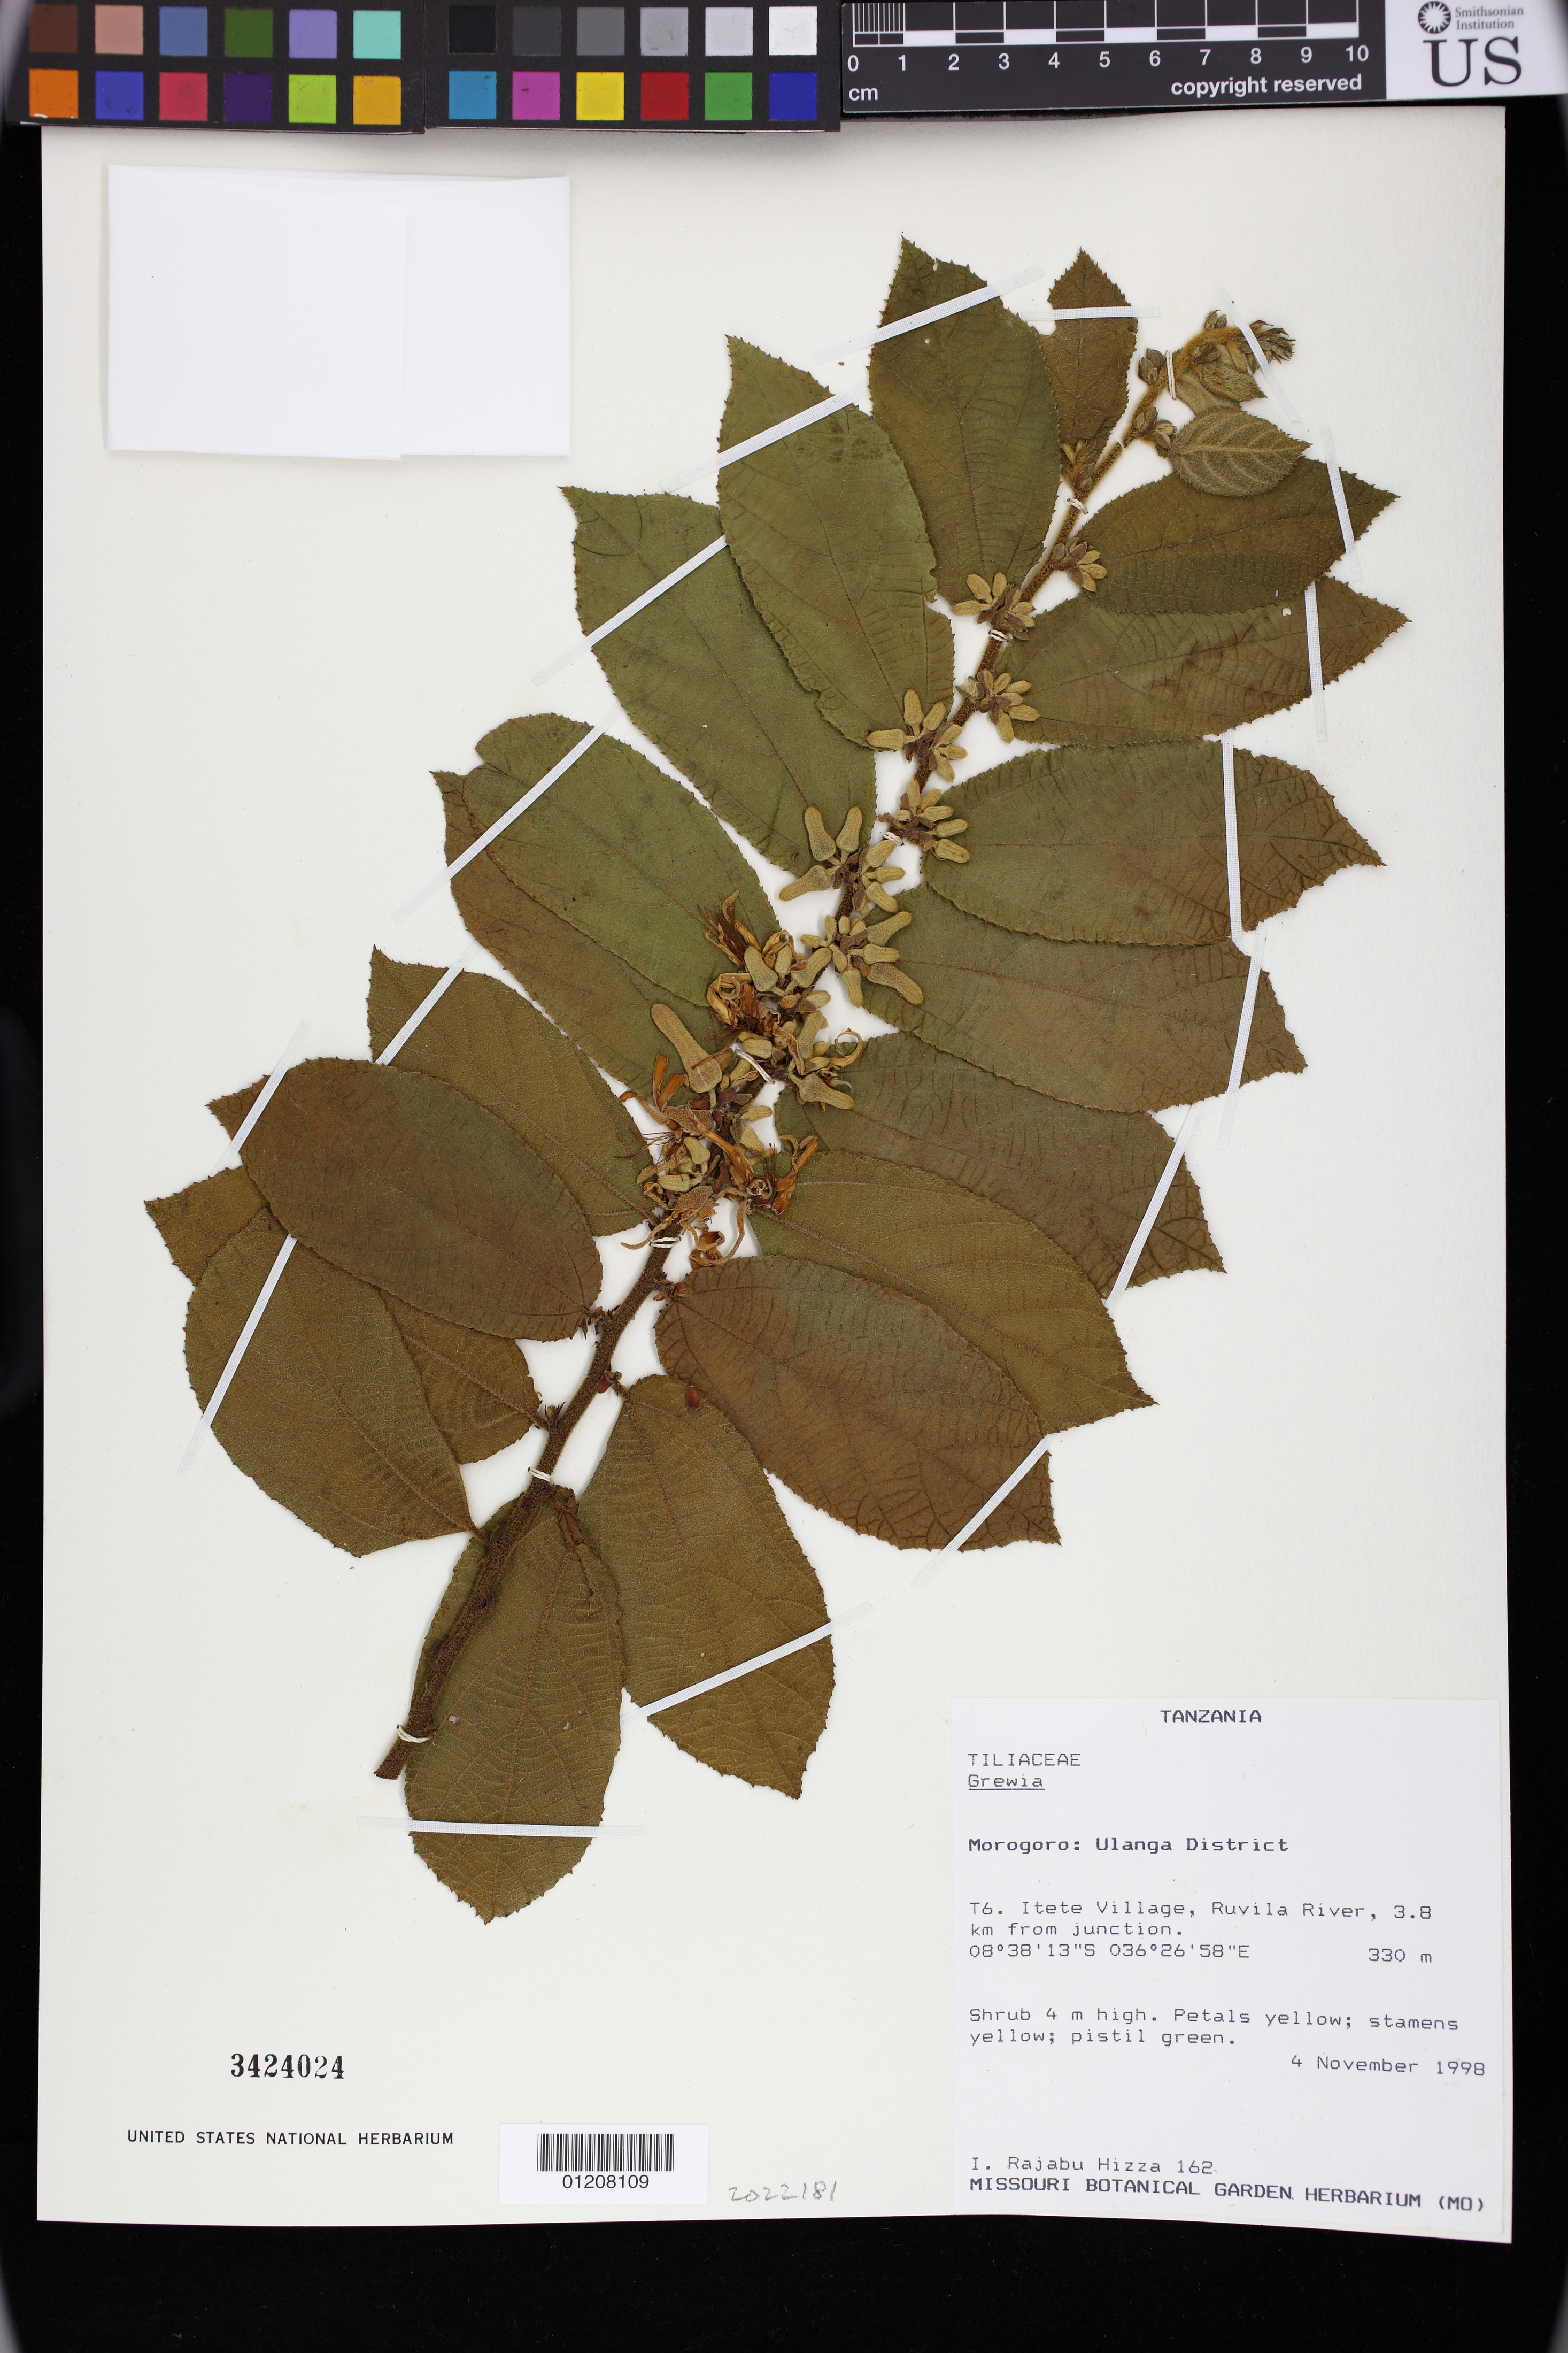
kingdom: Plantae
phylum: Tracheophyta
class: Magnoliopsida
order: Malvales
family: Malvaceae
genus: Grewia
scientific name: Grewia sp.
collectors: I. Hizza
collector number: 162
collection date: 1998-11-04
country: Tanzania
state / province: Morogoro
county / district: Ulanga District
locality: T6. Itete Village, Ruvila River, 3.8 km from junction.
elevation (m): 330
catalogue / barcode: US 3424024